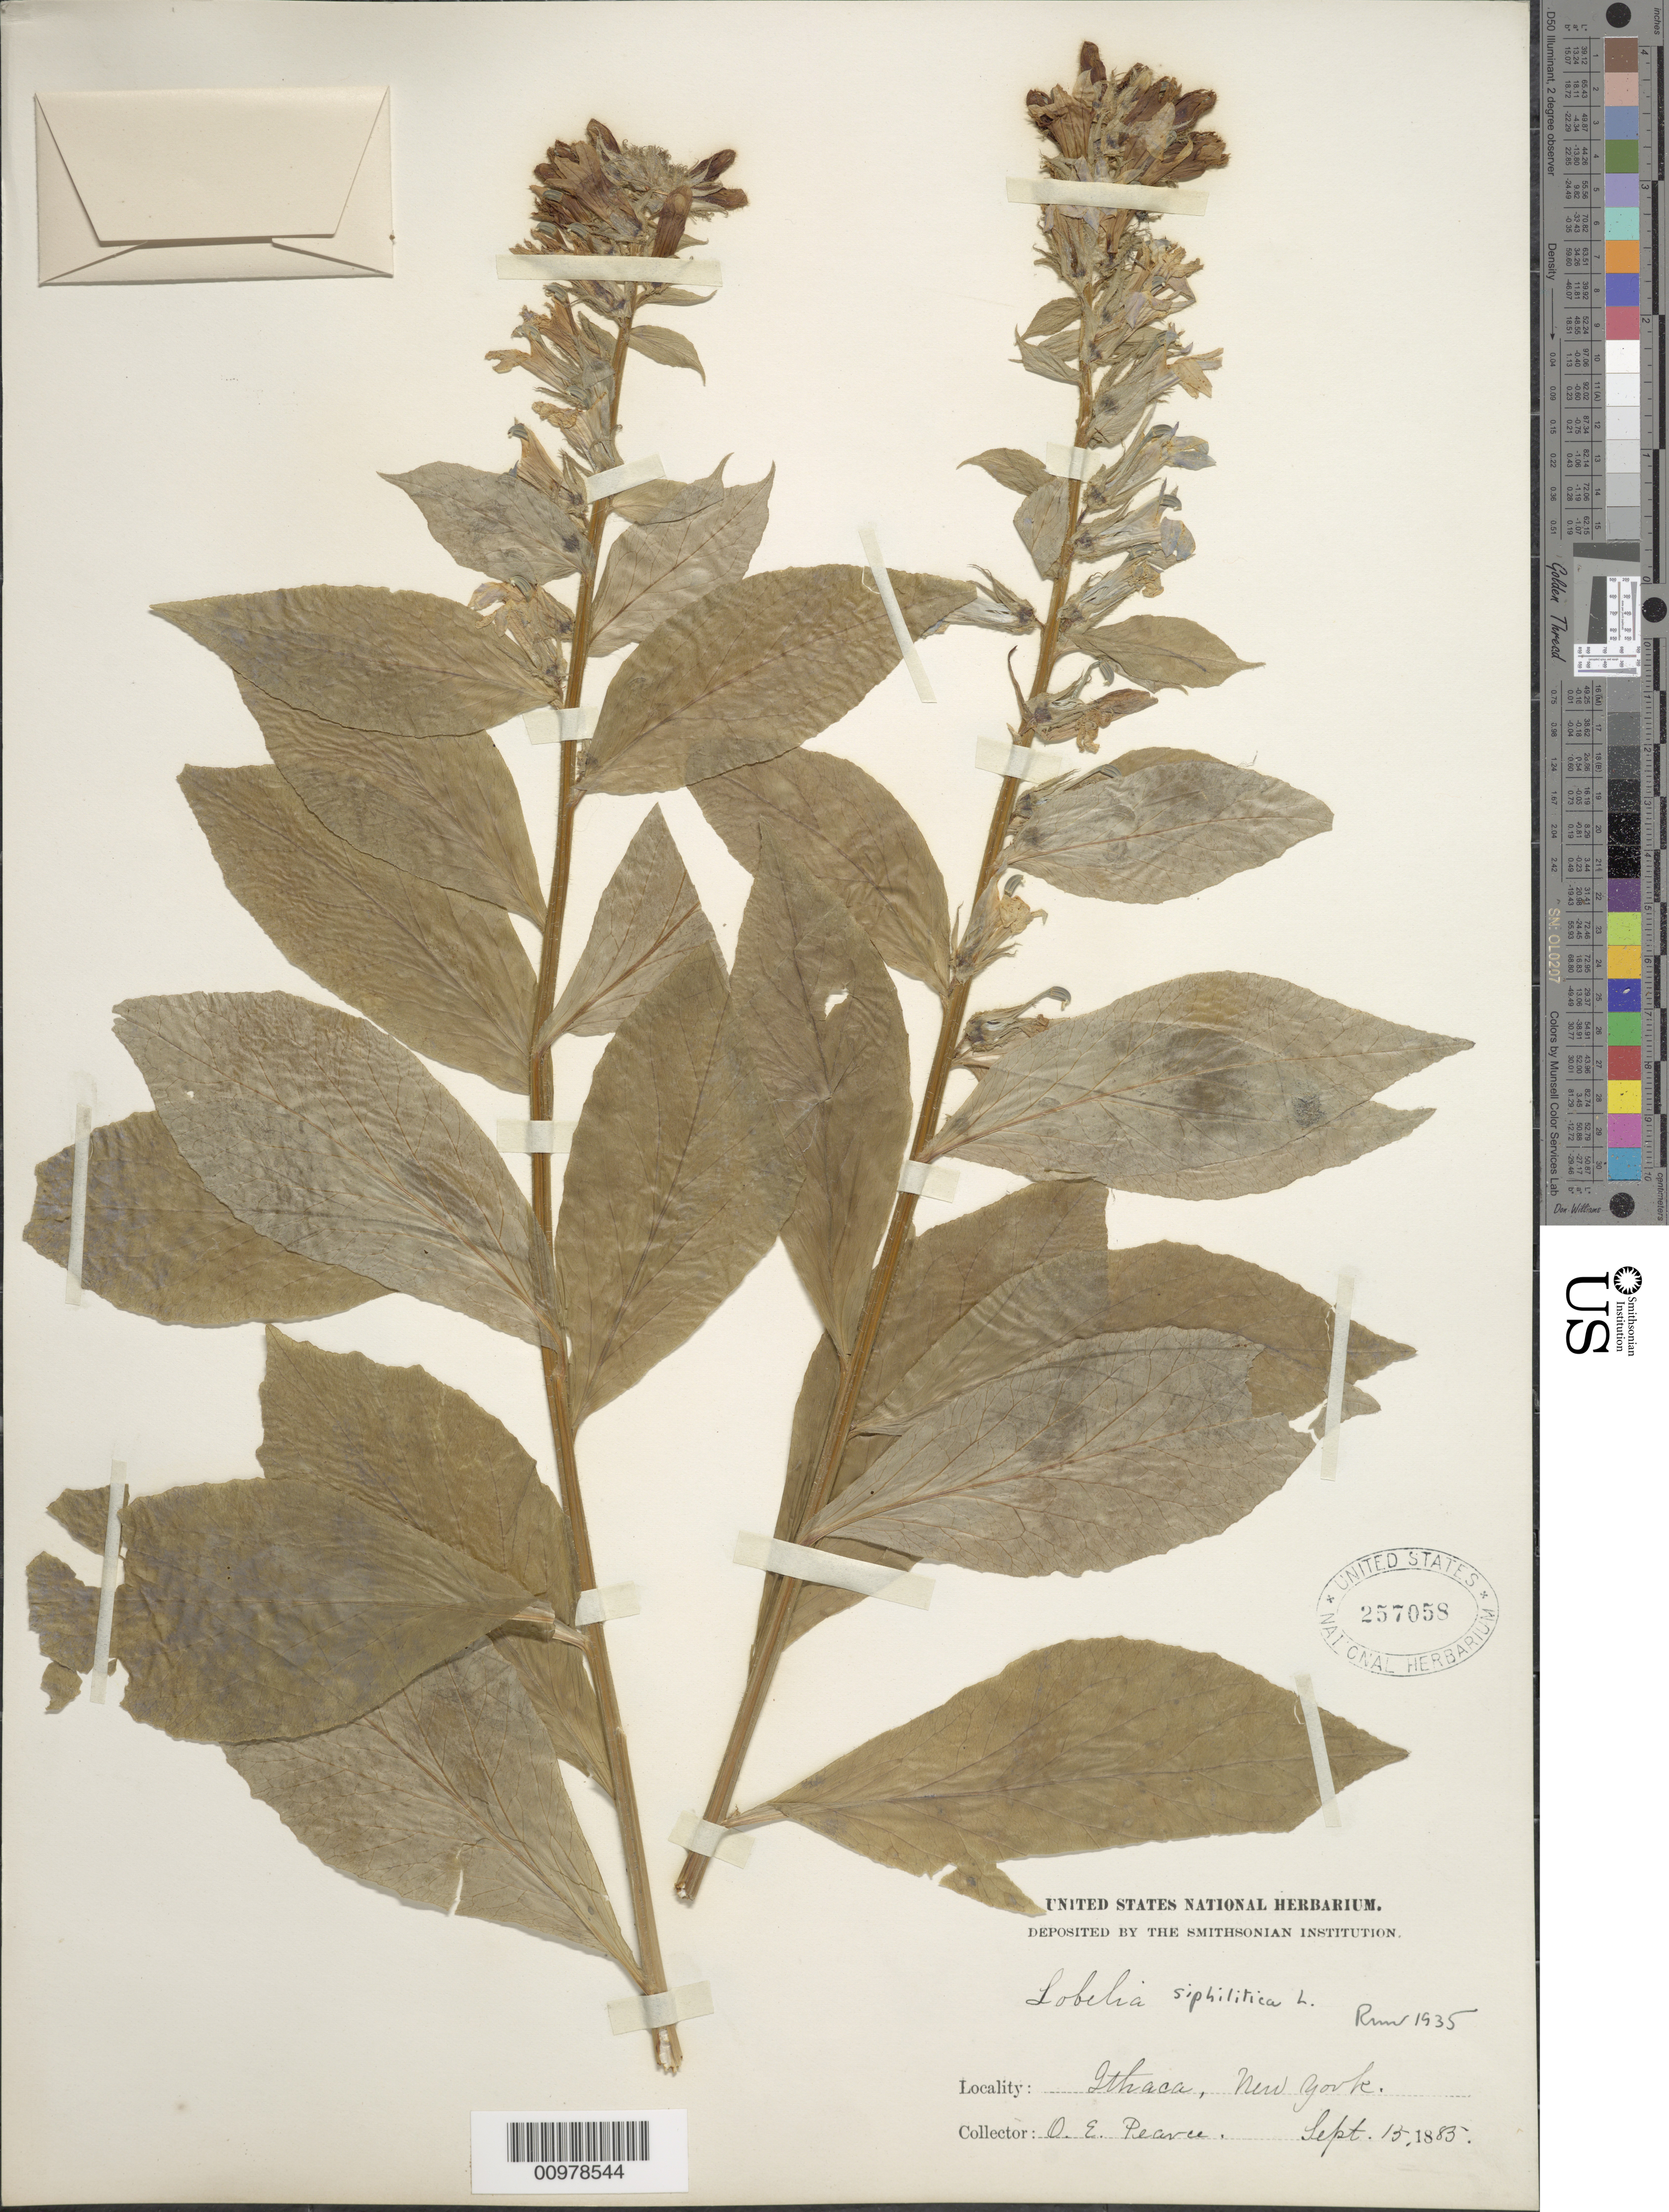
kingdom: Plantae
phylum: Tracheophyta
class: Magnoliopsida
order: Asterales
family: Campanulaceae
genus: Lobelia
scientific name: Lobelia siphilitica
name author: L.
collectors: O. E. Pearce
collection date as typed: Sept. 15, 1885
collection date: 1885-09-15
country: United States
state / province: New York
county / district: Tompkins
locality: Ithaca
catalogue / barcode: US 257058